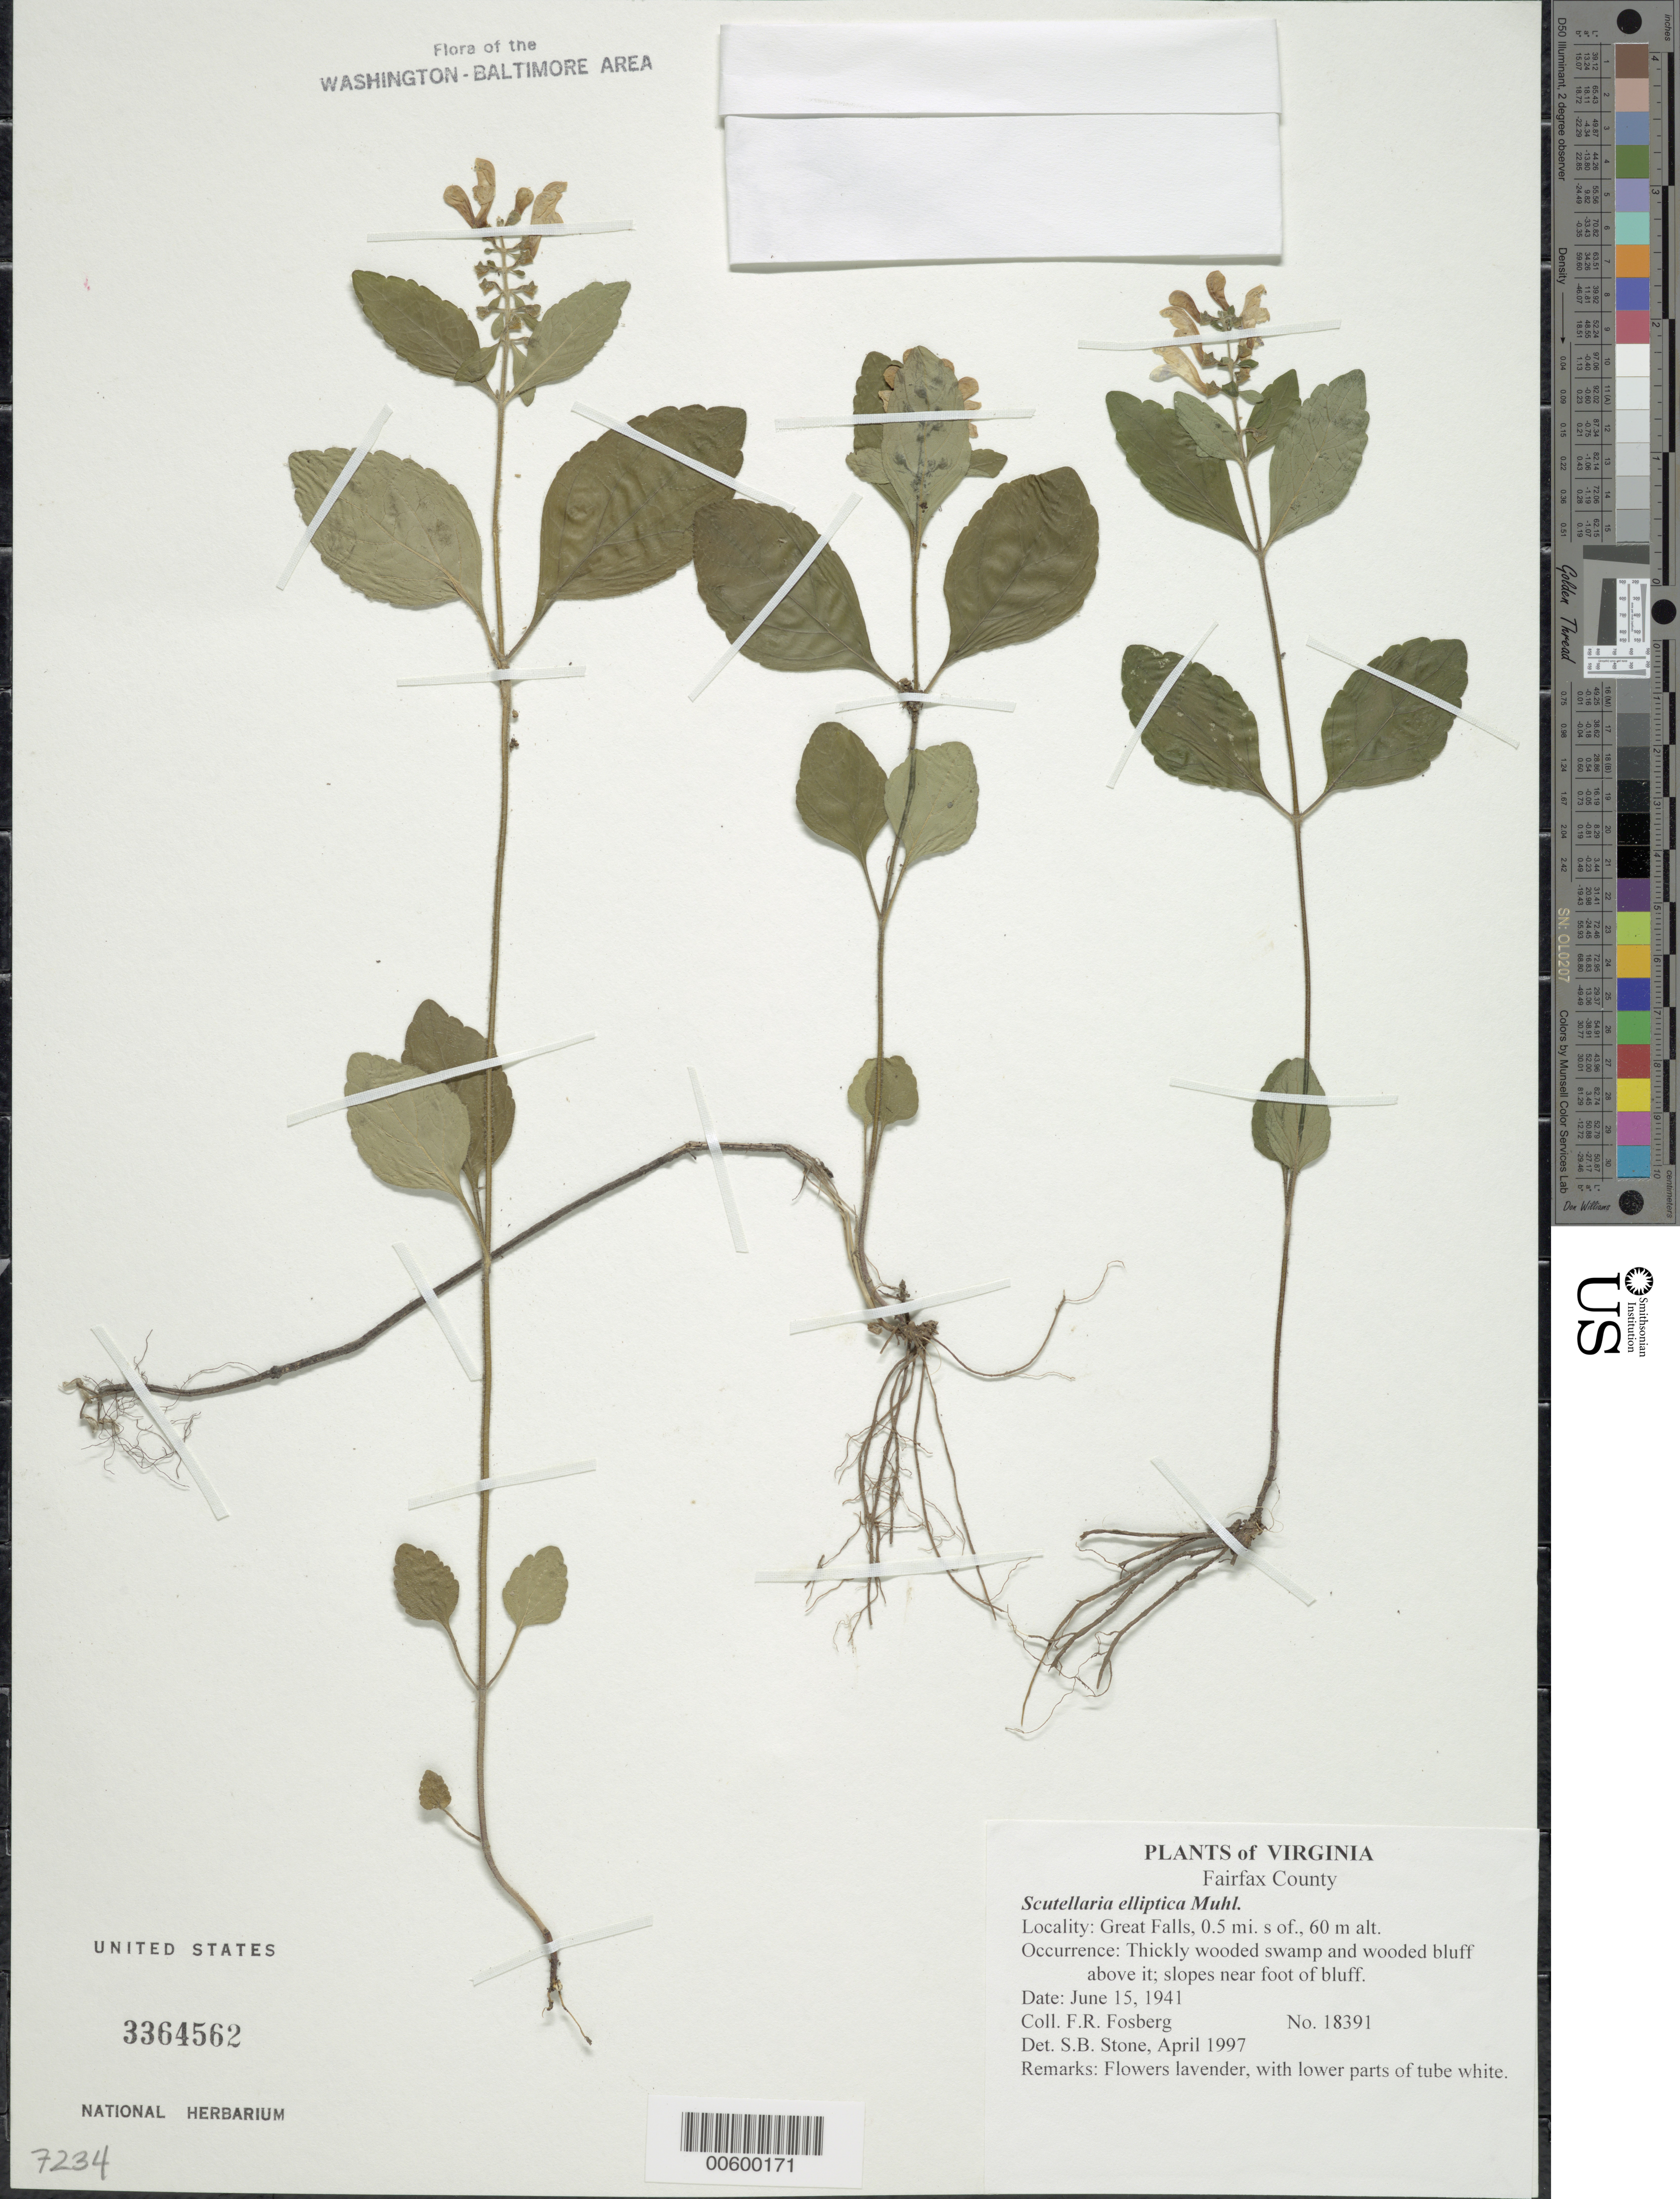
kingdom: Plantae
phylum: Tracheophyta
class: Magnoliopsida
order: Lamiales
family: Lamiaceae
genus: Scutellaria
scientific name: Scutellaria elliptica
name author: Muhl.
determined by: Stone, S. B.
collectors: F. R. Fosberg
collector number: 18391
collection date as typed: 15 Jun 1941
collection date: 1941-06-15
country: United States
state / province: Virginia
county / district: Fairfax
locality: Great Falls, 0.5 mi. S of.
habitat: Thickly wooded swamp and wooded bluff above it; slopes near foot of bluff.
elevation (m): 60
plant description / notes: Common name: Hairy Skullcap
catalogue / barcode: US 3364562